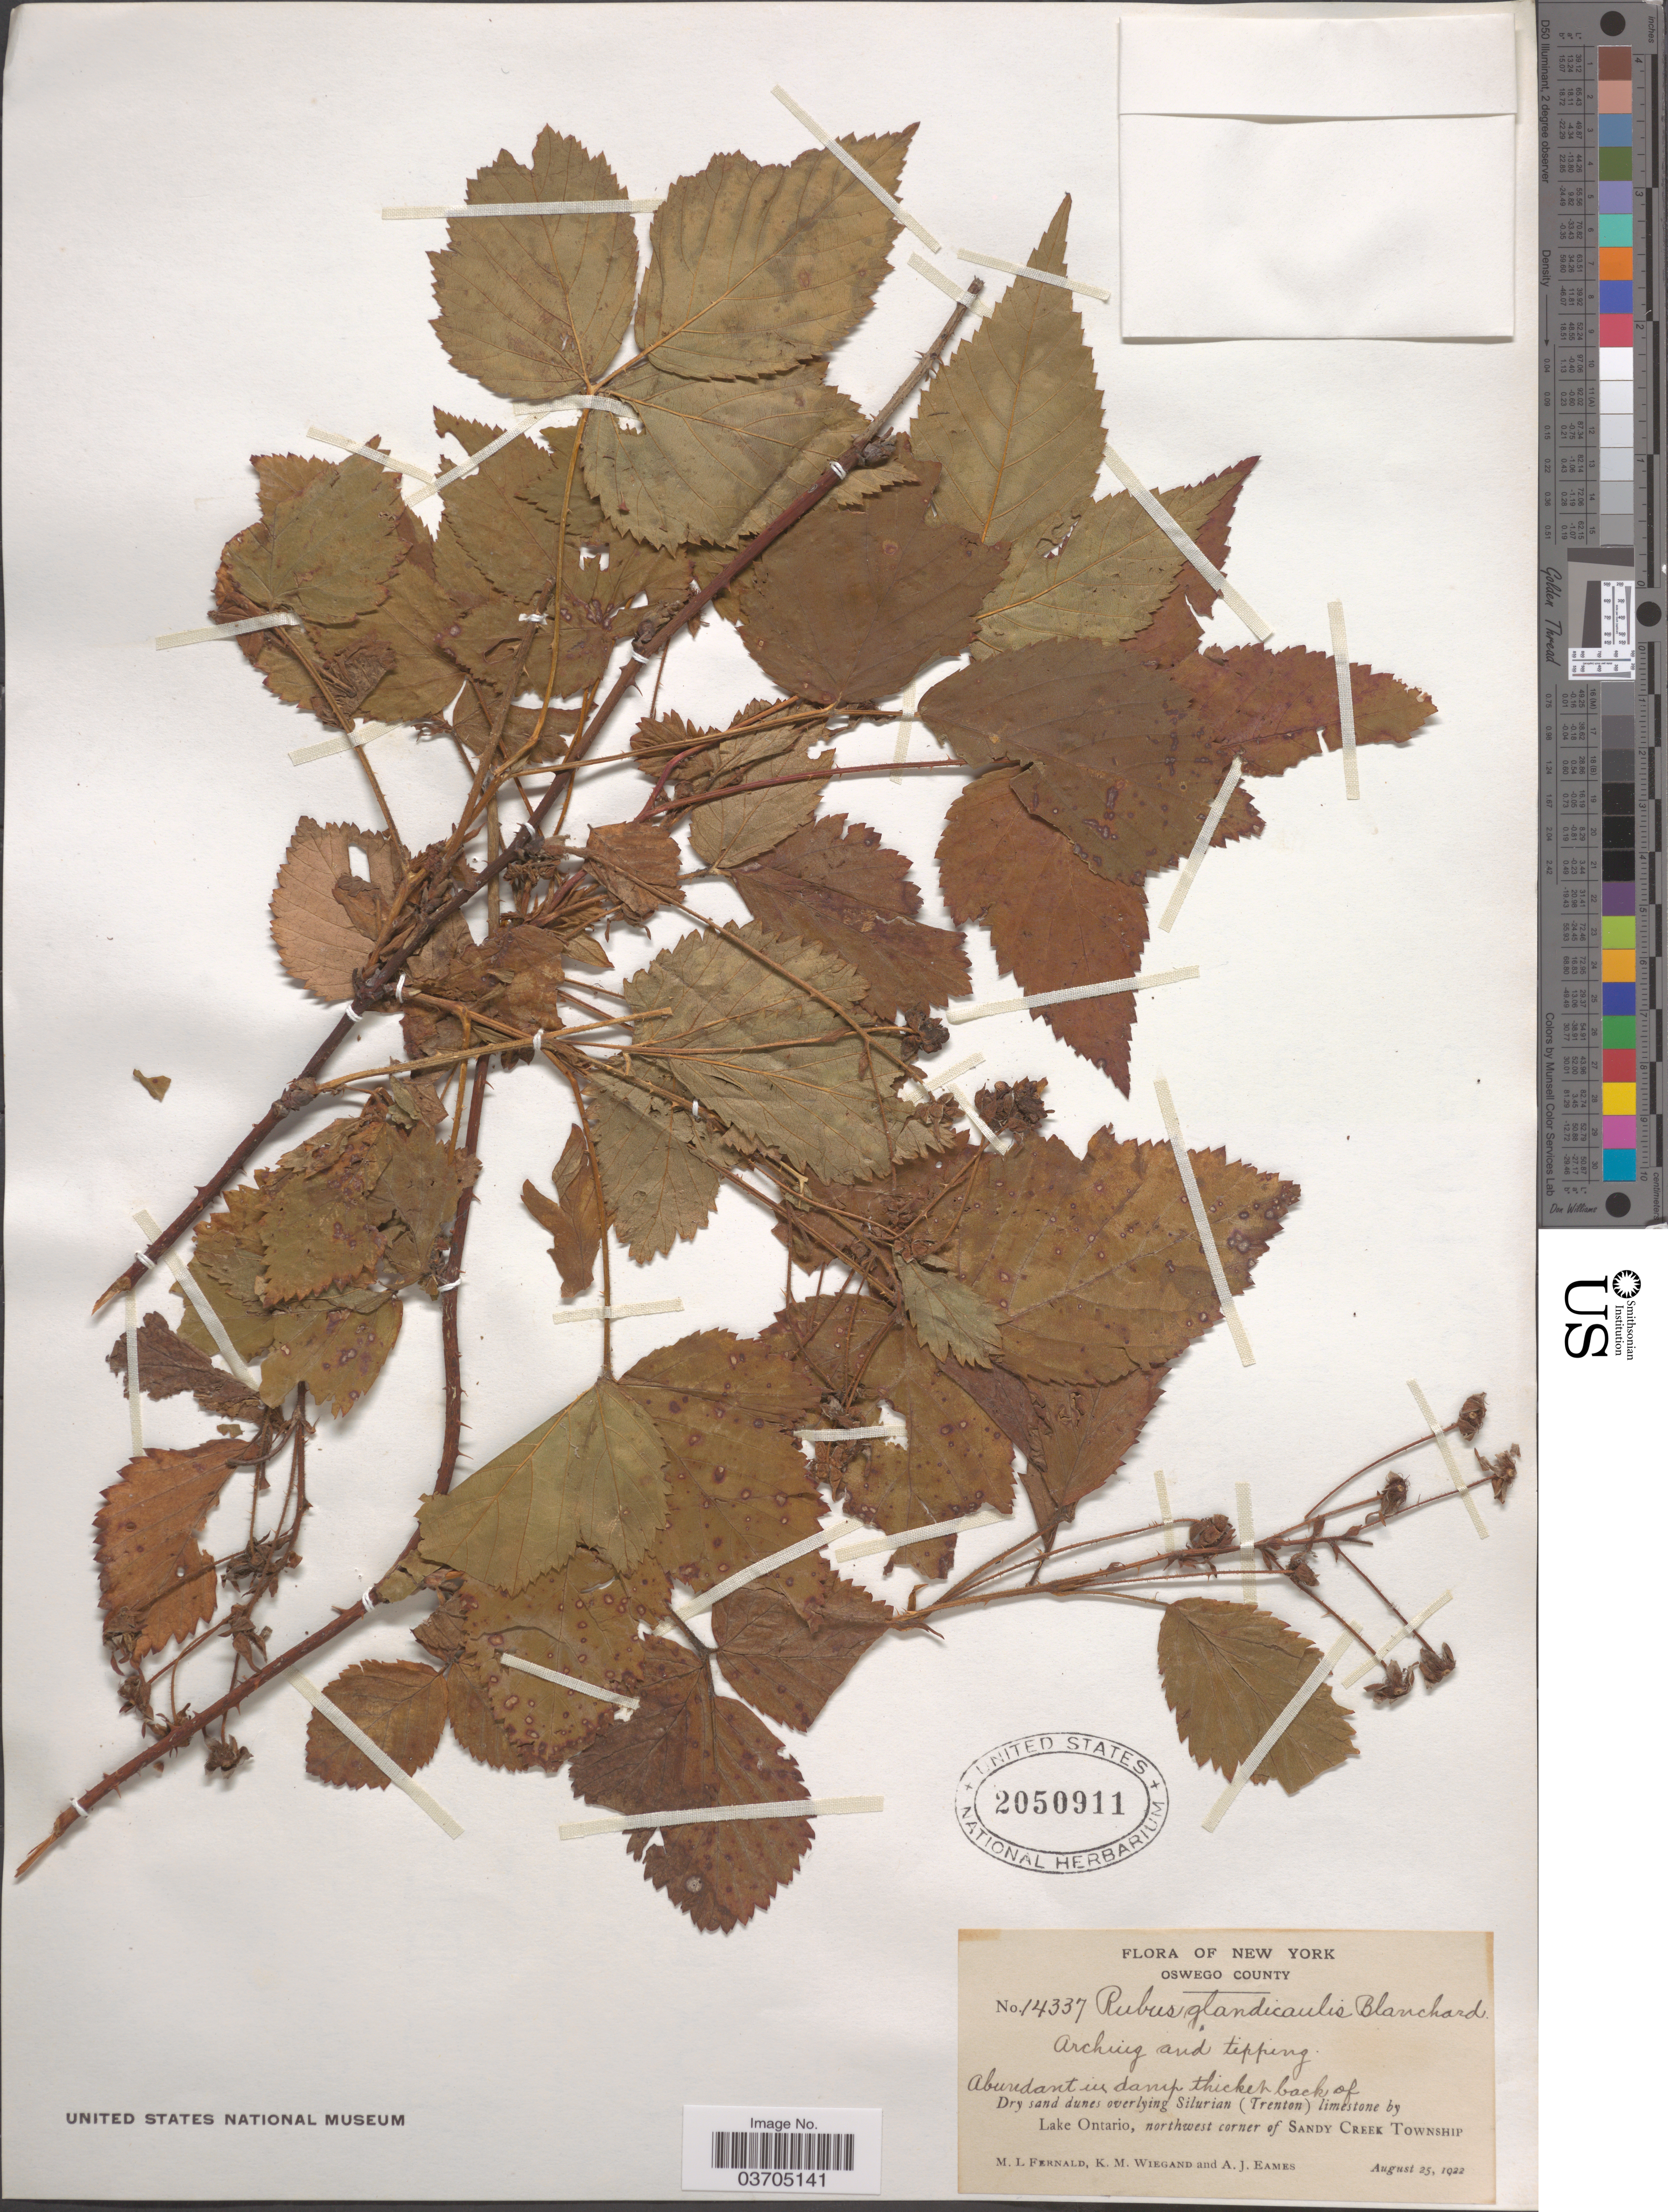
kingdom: Plantae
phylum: Tracheophyta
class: Magnoliopsida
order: Rosales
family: Rosaceae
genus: Rubus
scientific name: Rubus glandicaulis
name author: Blanch.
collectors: M. L. Fernald, K. M. Wiegand & A. J. Eames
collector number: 14337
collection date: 1922-08-25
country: United States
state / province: New York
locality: Oswego County. Lake Ontario, northwest corner of Sandy Creek Township.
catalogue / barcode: US 2050911